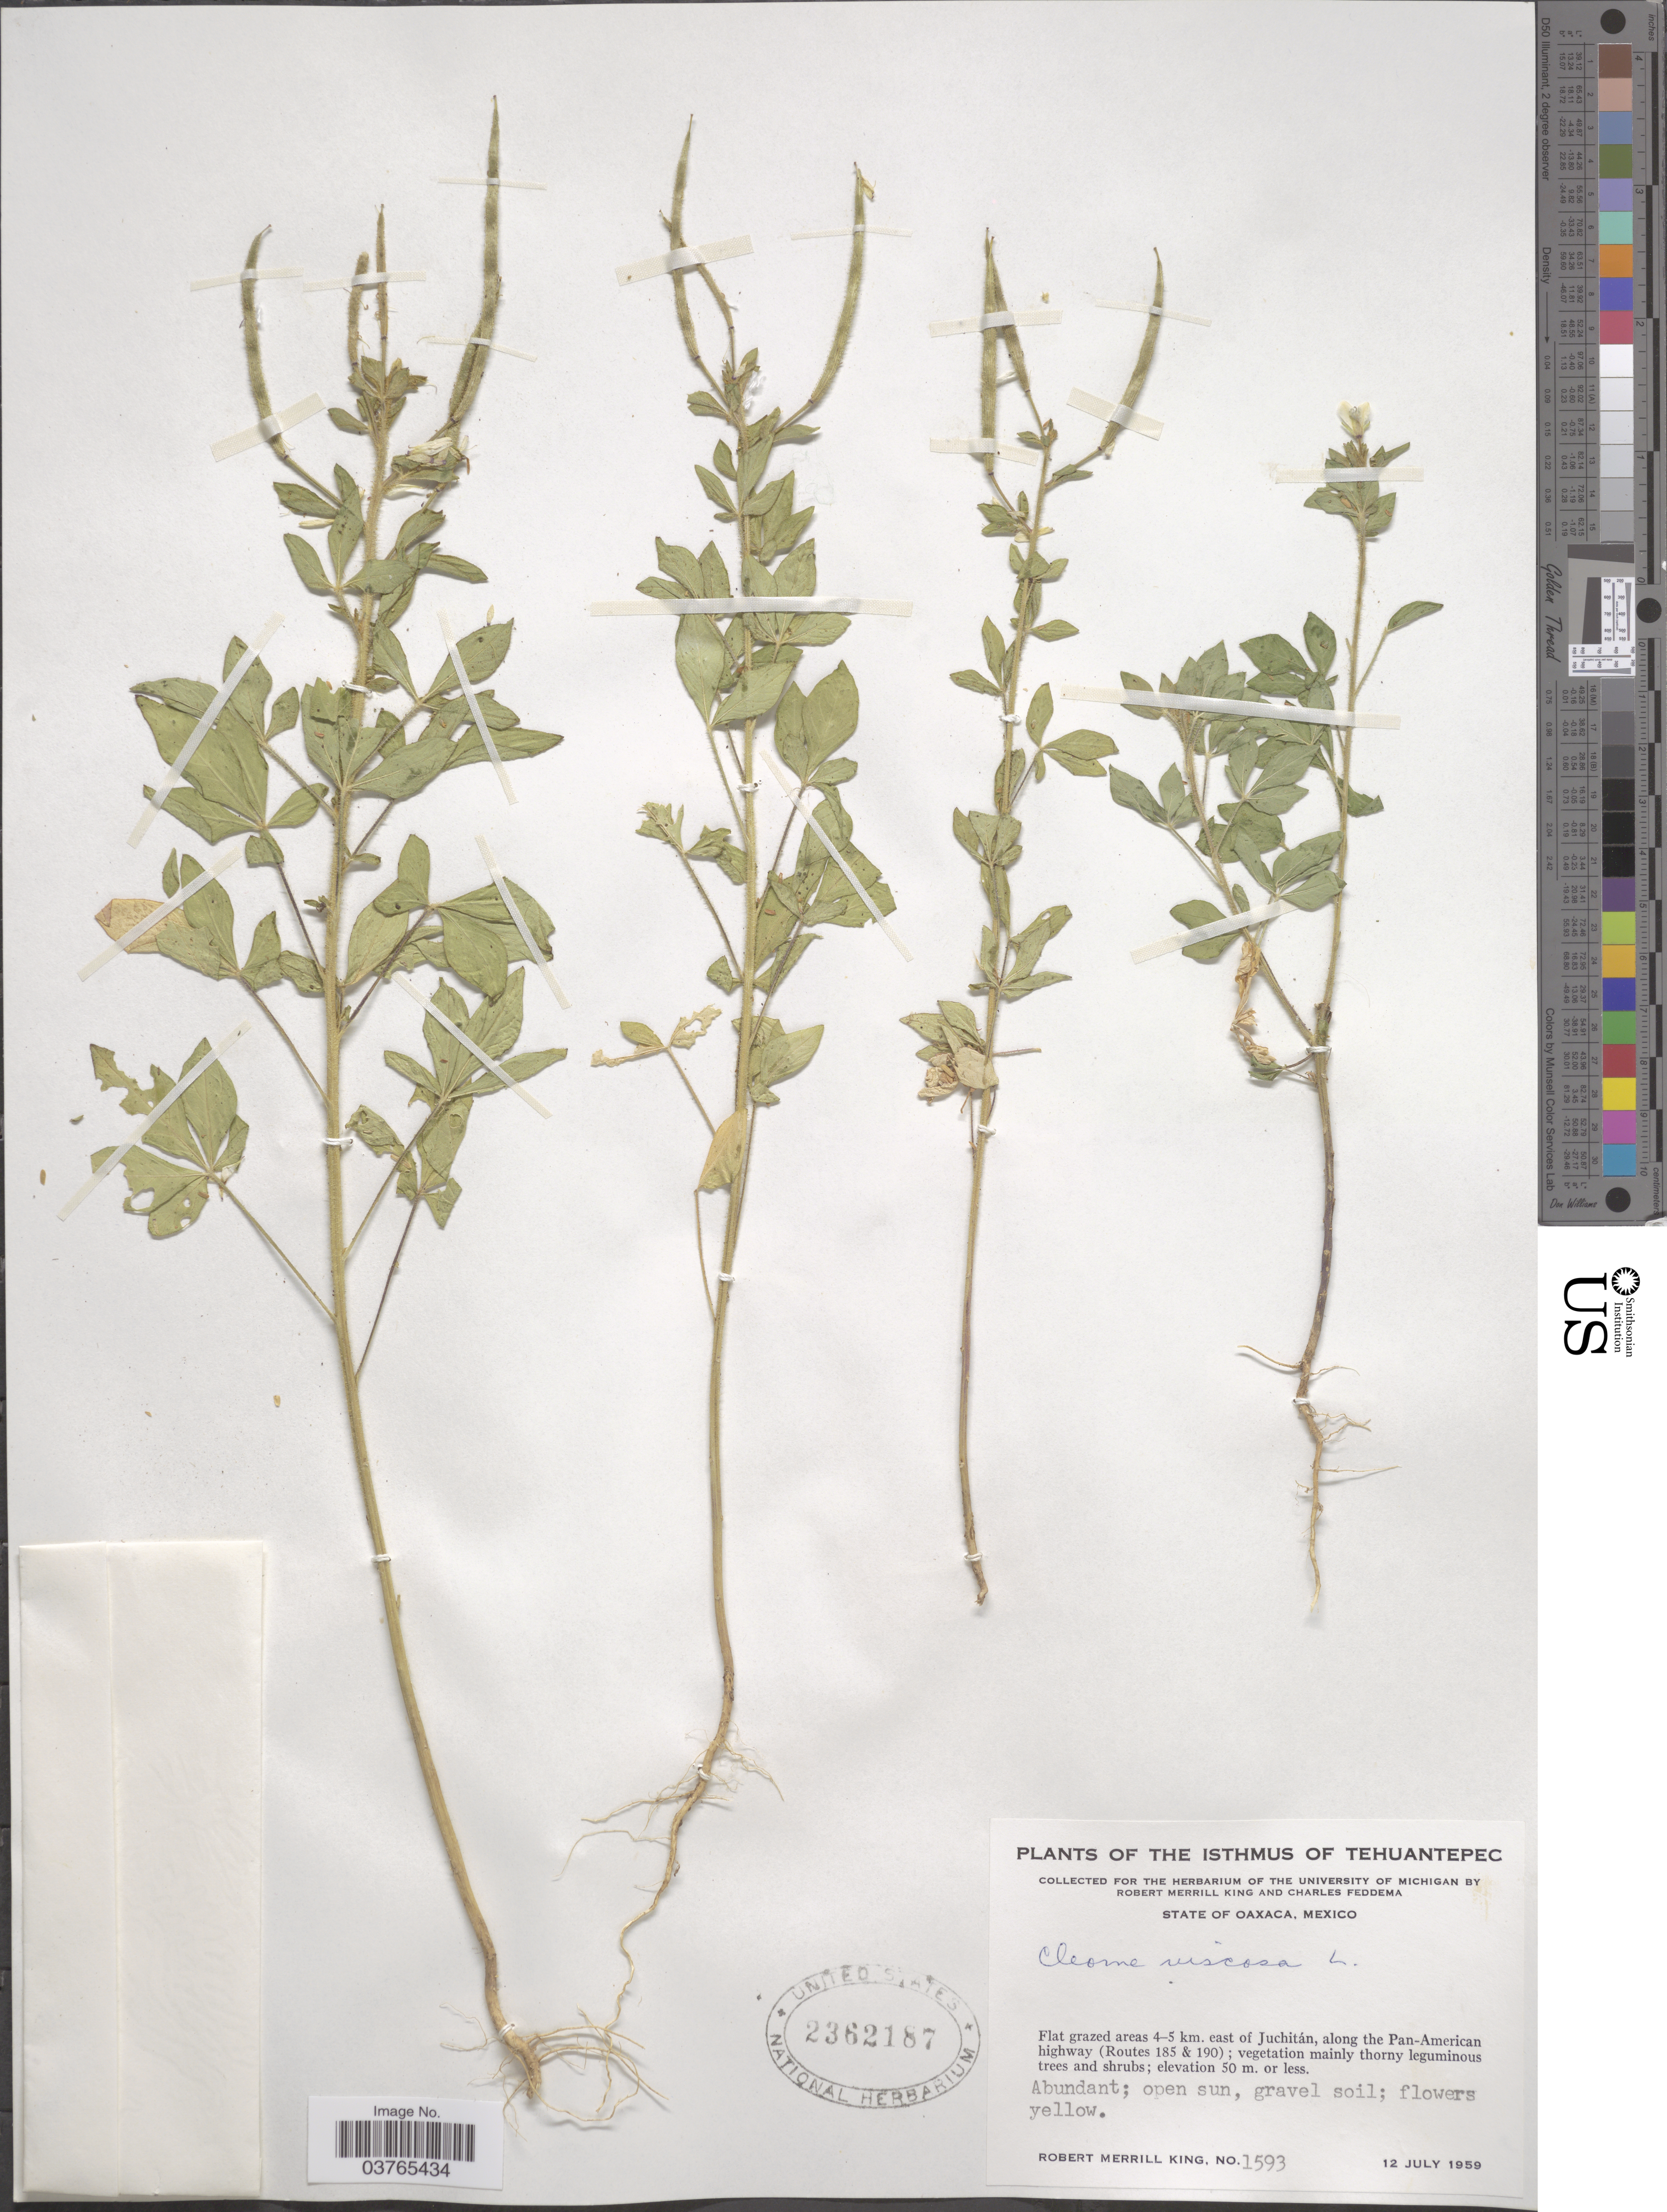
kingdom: Plantae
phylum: Tracheophyta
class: Magnoliopsida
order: Brassicales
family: Cleomaceae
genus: Arivela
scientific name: Arivela viscosa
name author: (L.) Raf.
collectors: R. M. King & C. Feddema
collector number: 1593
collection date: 1959-07-12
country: Mexico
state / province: Oaxaca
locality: The Isthmus of Tehuantepec. 4-5 km. east of Juchitán, allong the Pan-American highway (Routes 185 & 190).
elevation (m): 50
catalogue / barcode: US 2362187